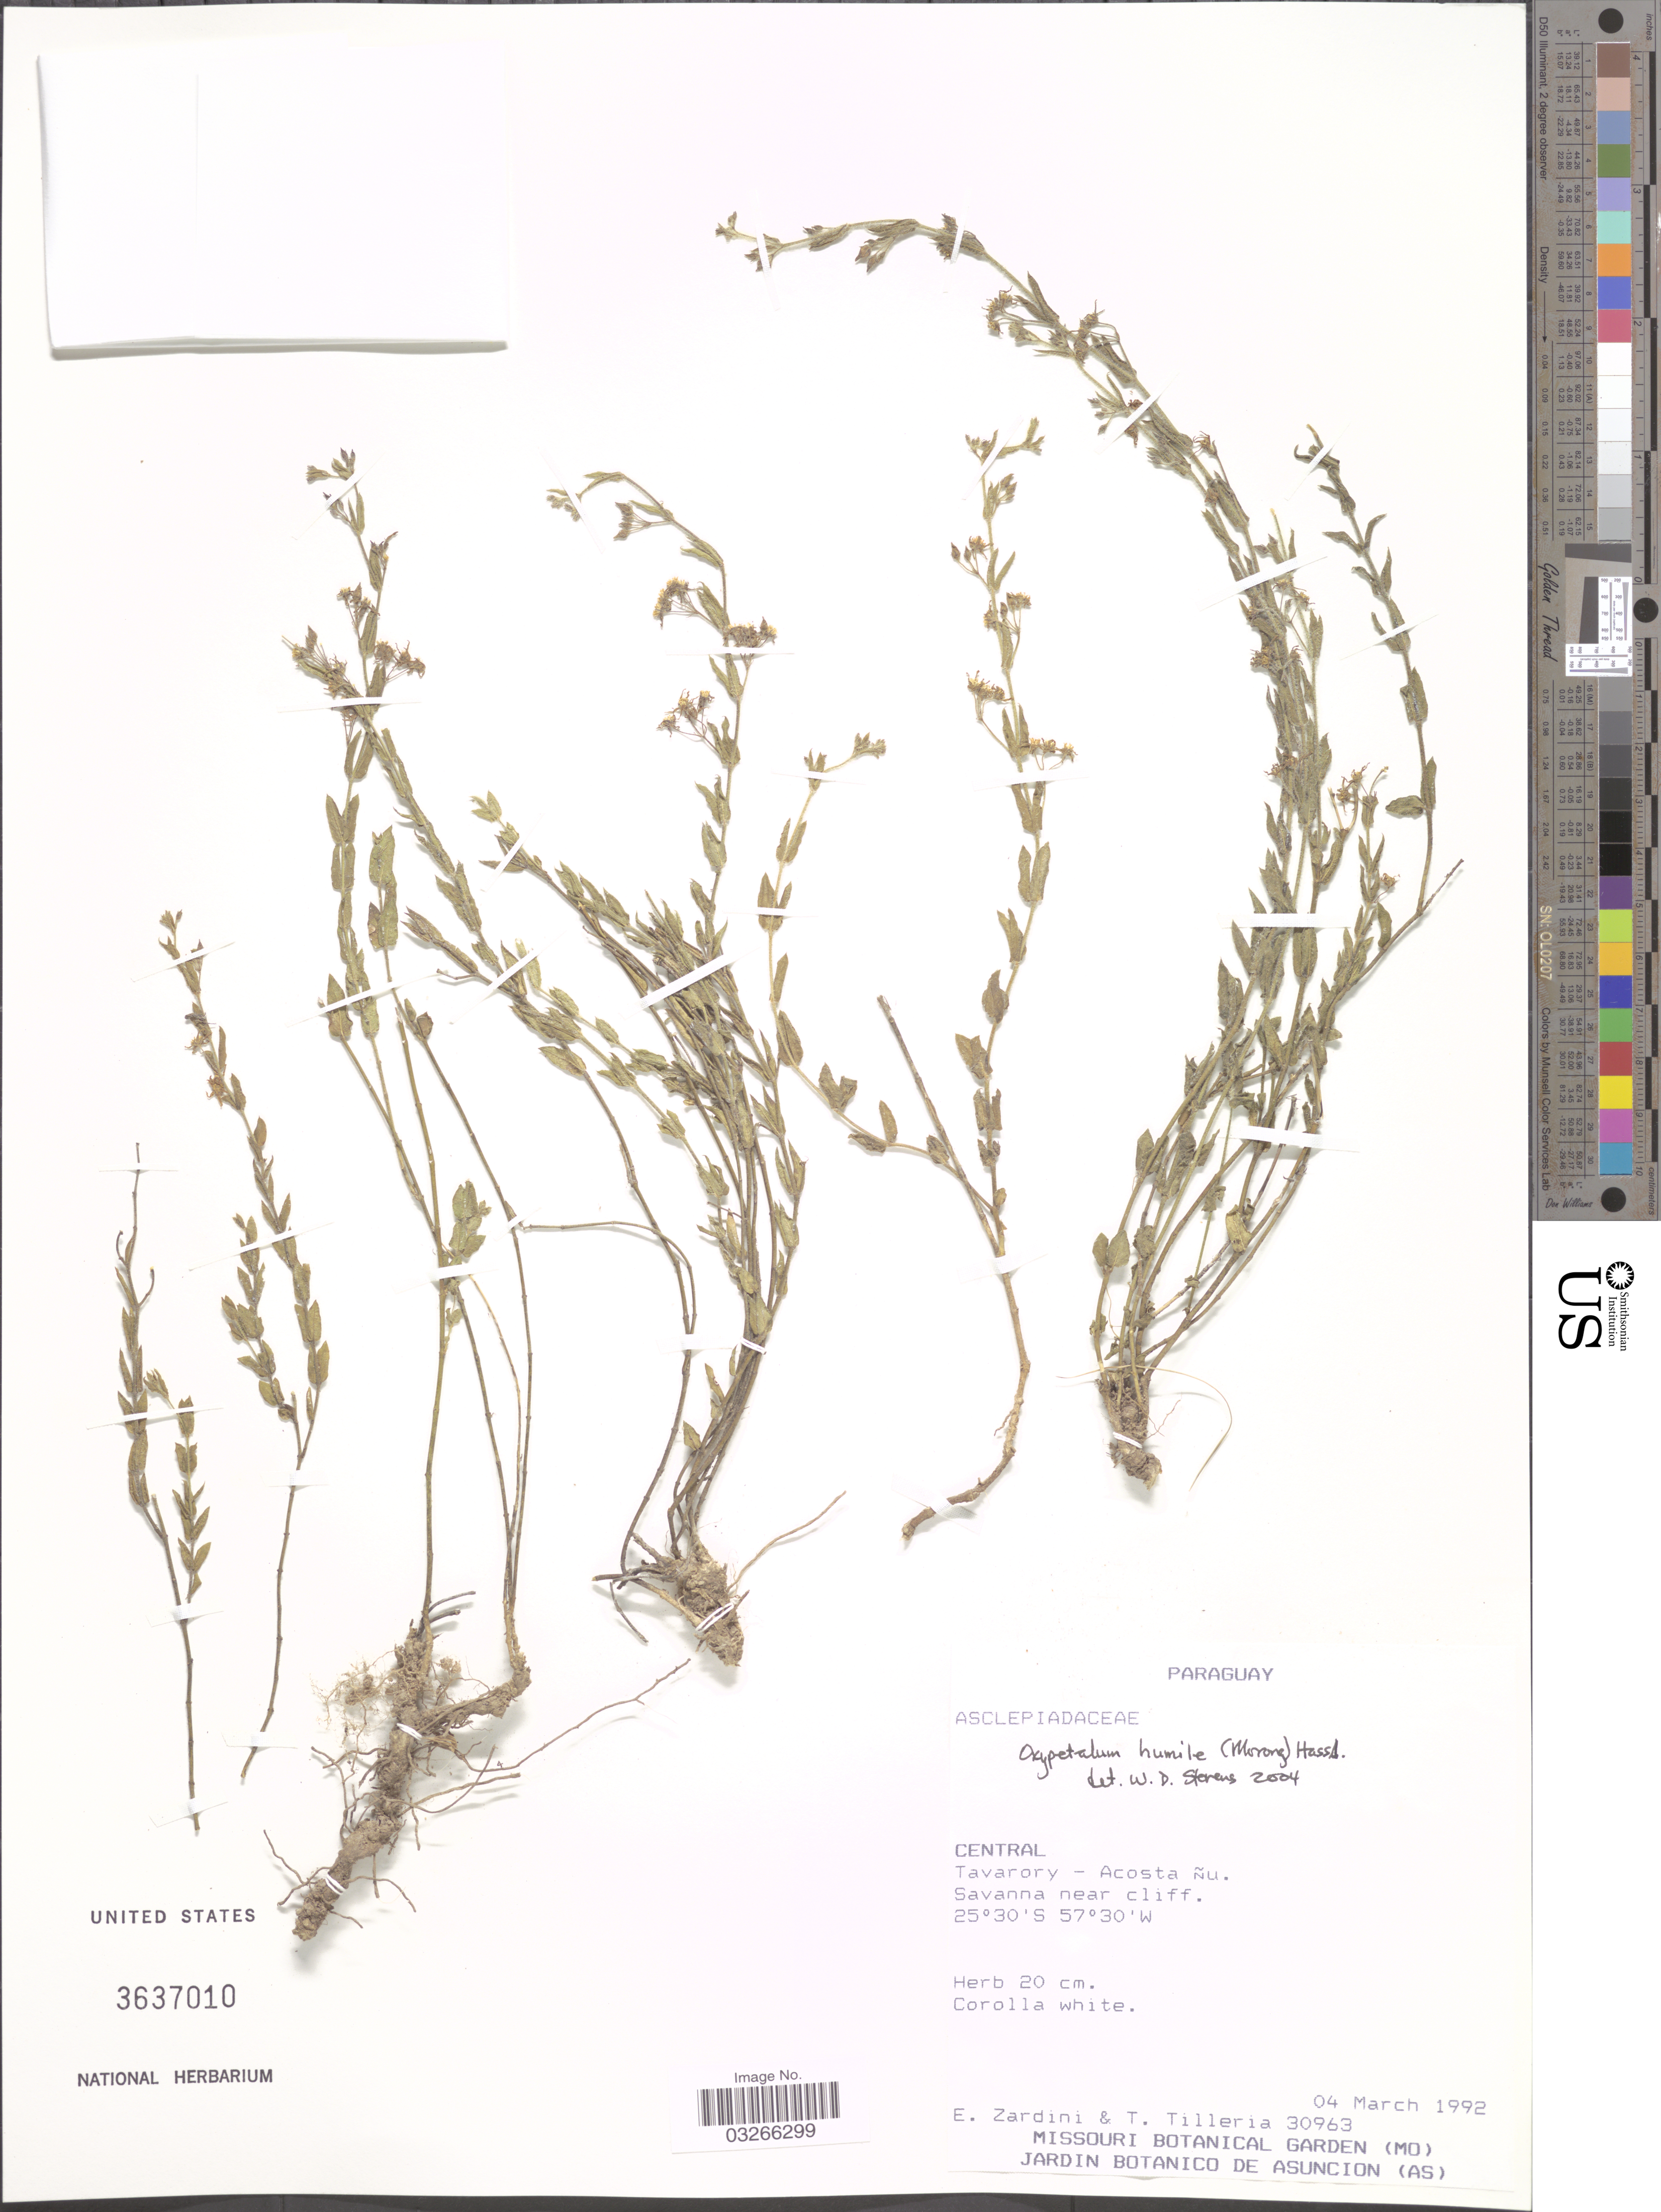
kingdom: Plantae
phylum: Tracheophyta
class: Magnoliopsida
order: Gentianales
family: Apocynaceae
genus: Oxypetalum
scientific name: Oxypetalum humile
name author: (Morong) Hassl.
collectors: E. Zardini & T. Tilleria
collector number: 30963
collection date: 1992-03-04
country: Paraguay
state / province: Central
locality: Central, Tavarory - Acosta ñu, Savanna near cliff.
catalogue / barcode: US 3637010